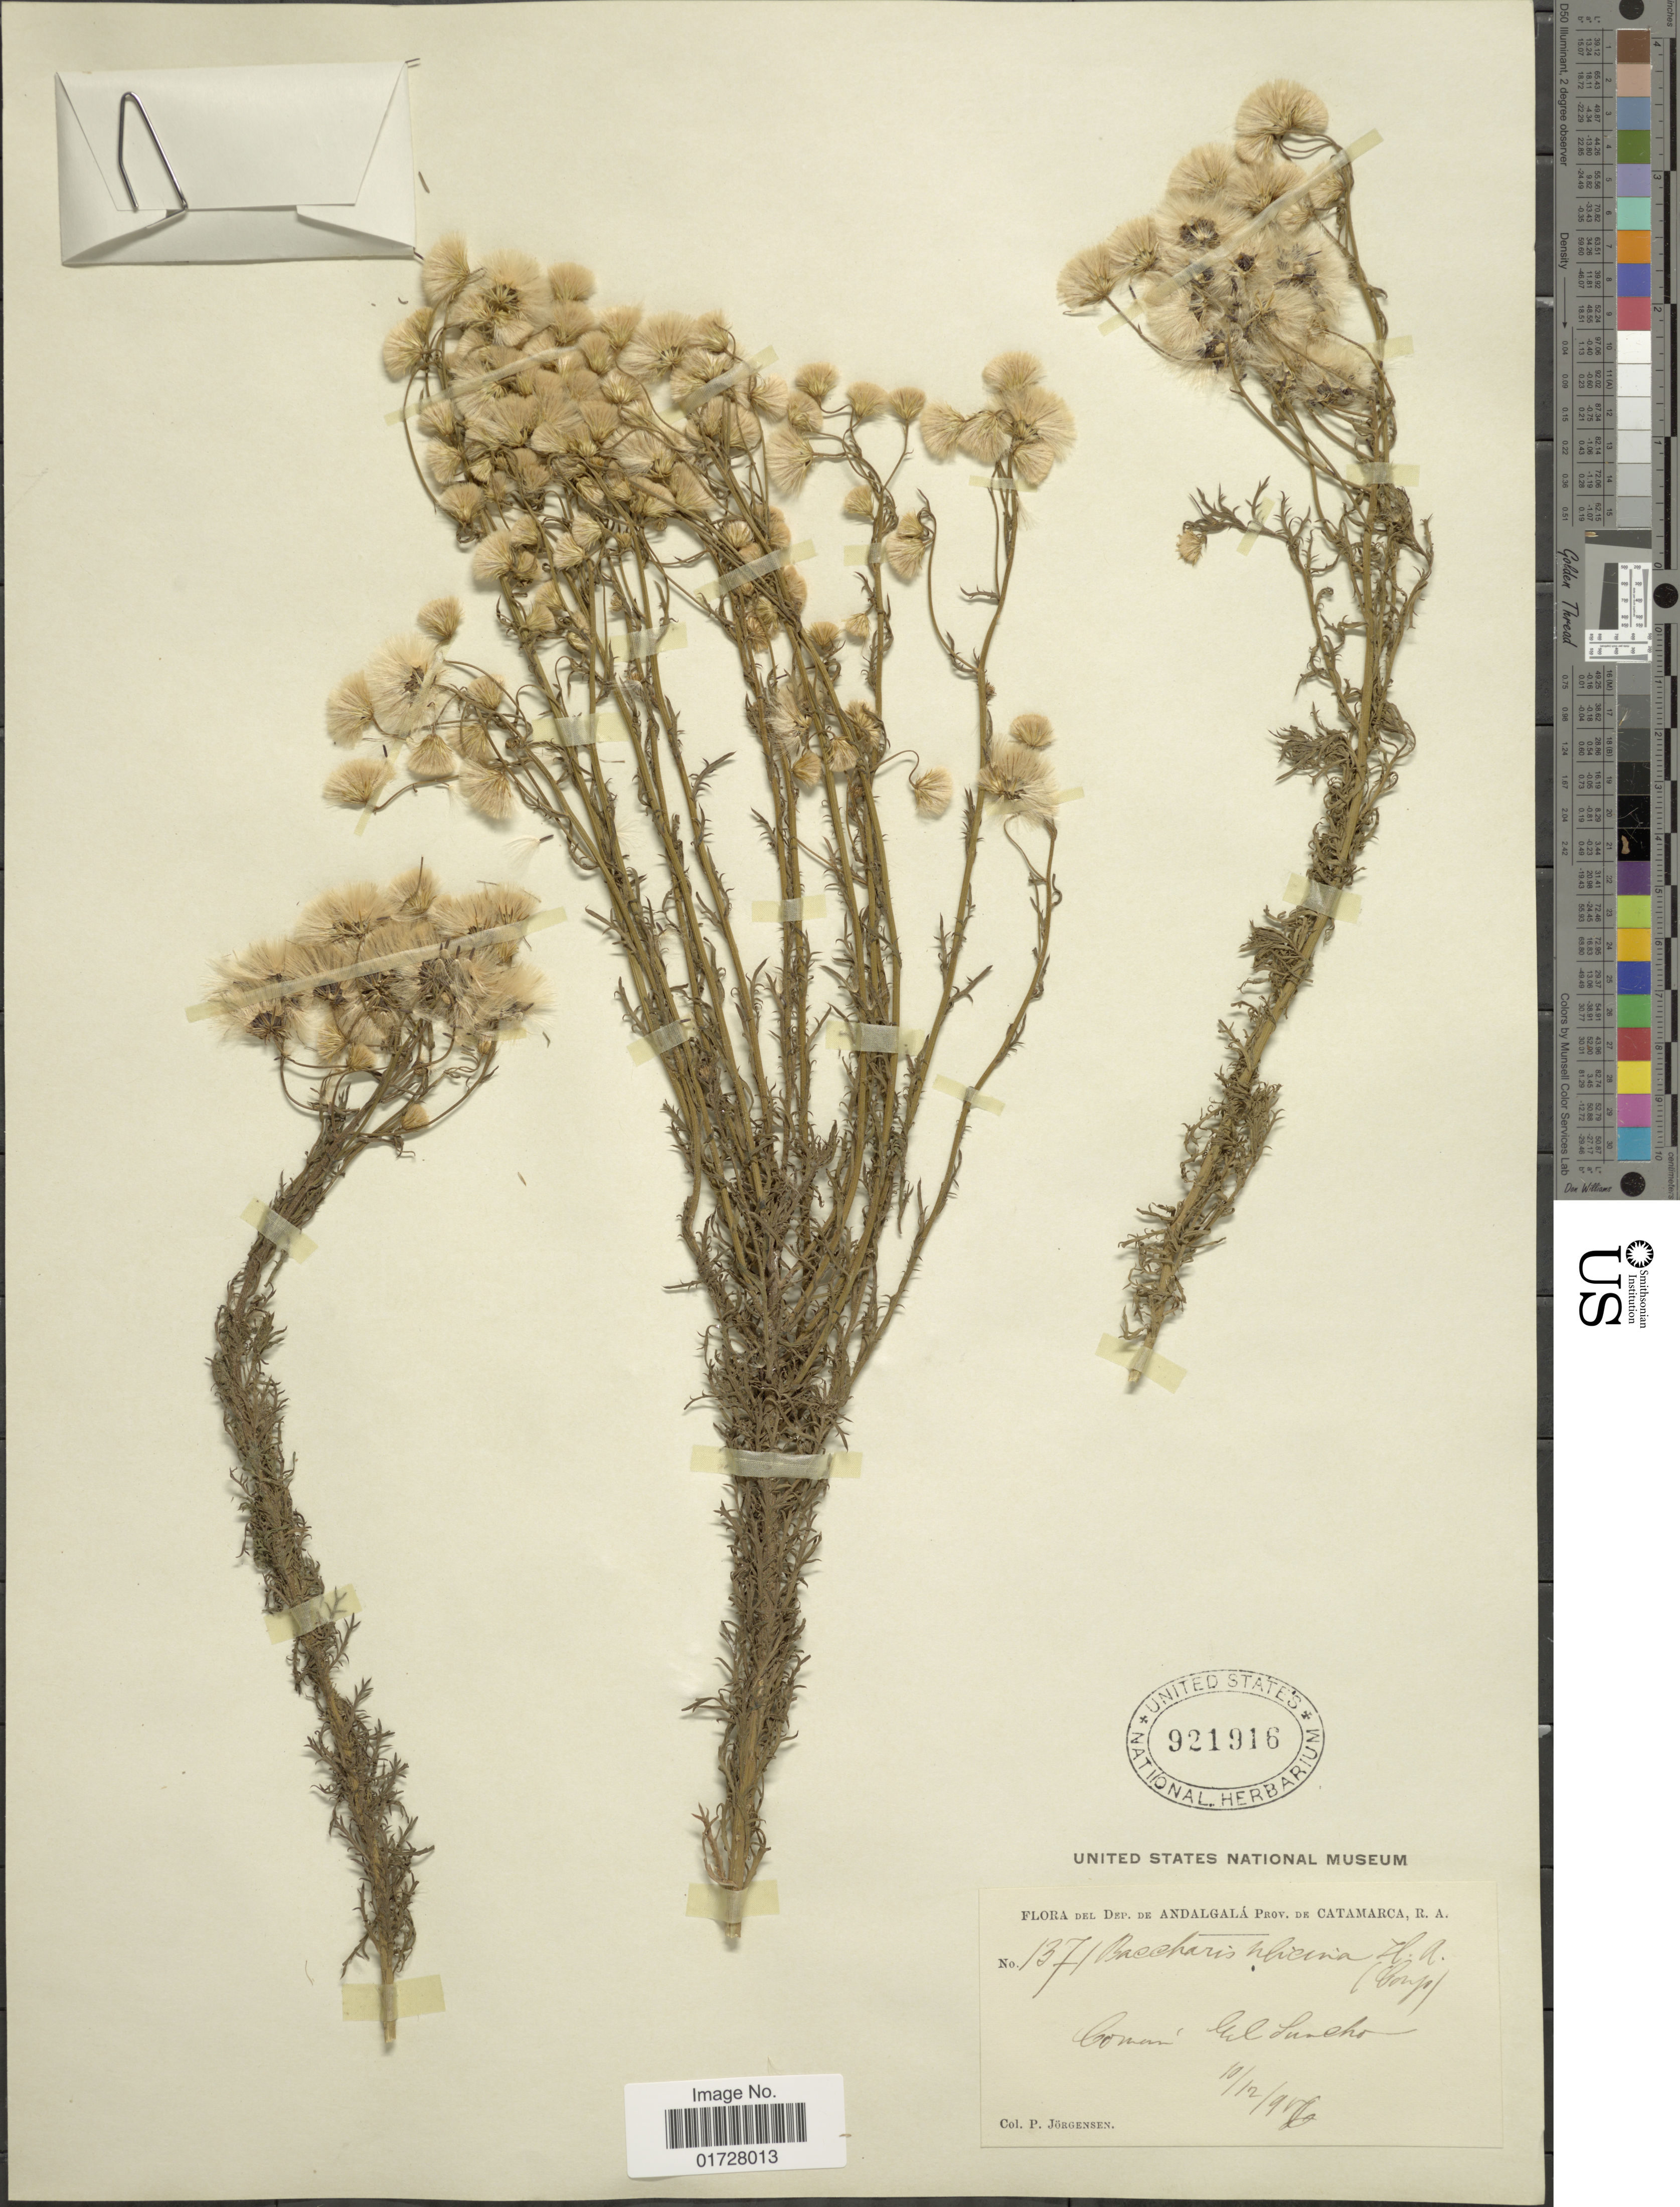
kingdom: Plantae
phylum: Tracheophyta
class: Magnoliopsida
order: Asterales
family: Asteraceae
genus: Baccharis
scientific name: Baccharis ulicina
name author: Hook. & Arn.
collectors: P. Jörgensen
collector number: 1371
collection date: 1940-12-10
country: Argentina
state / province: Catamarca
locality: Dep. de Andalgala, El Suncho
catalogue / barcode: US 921916